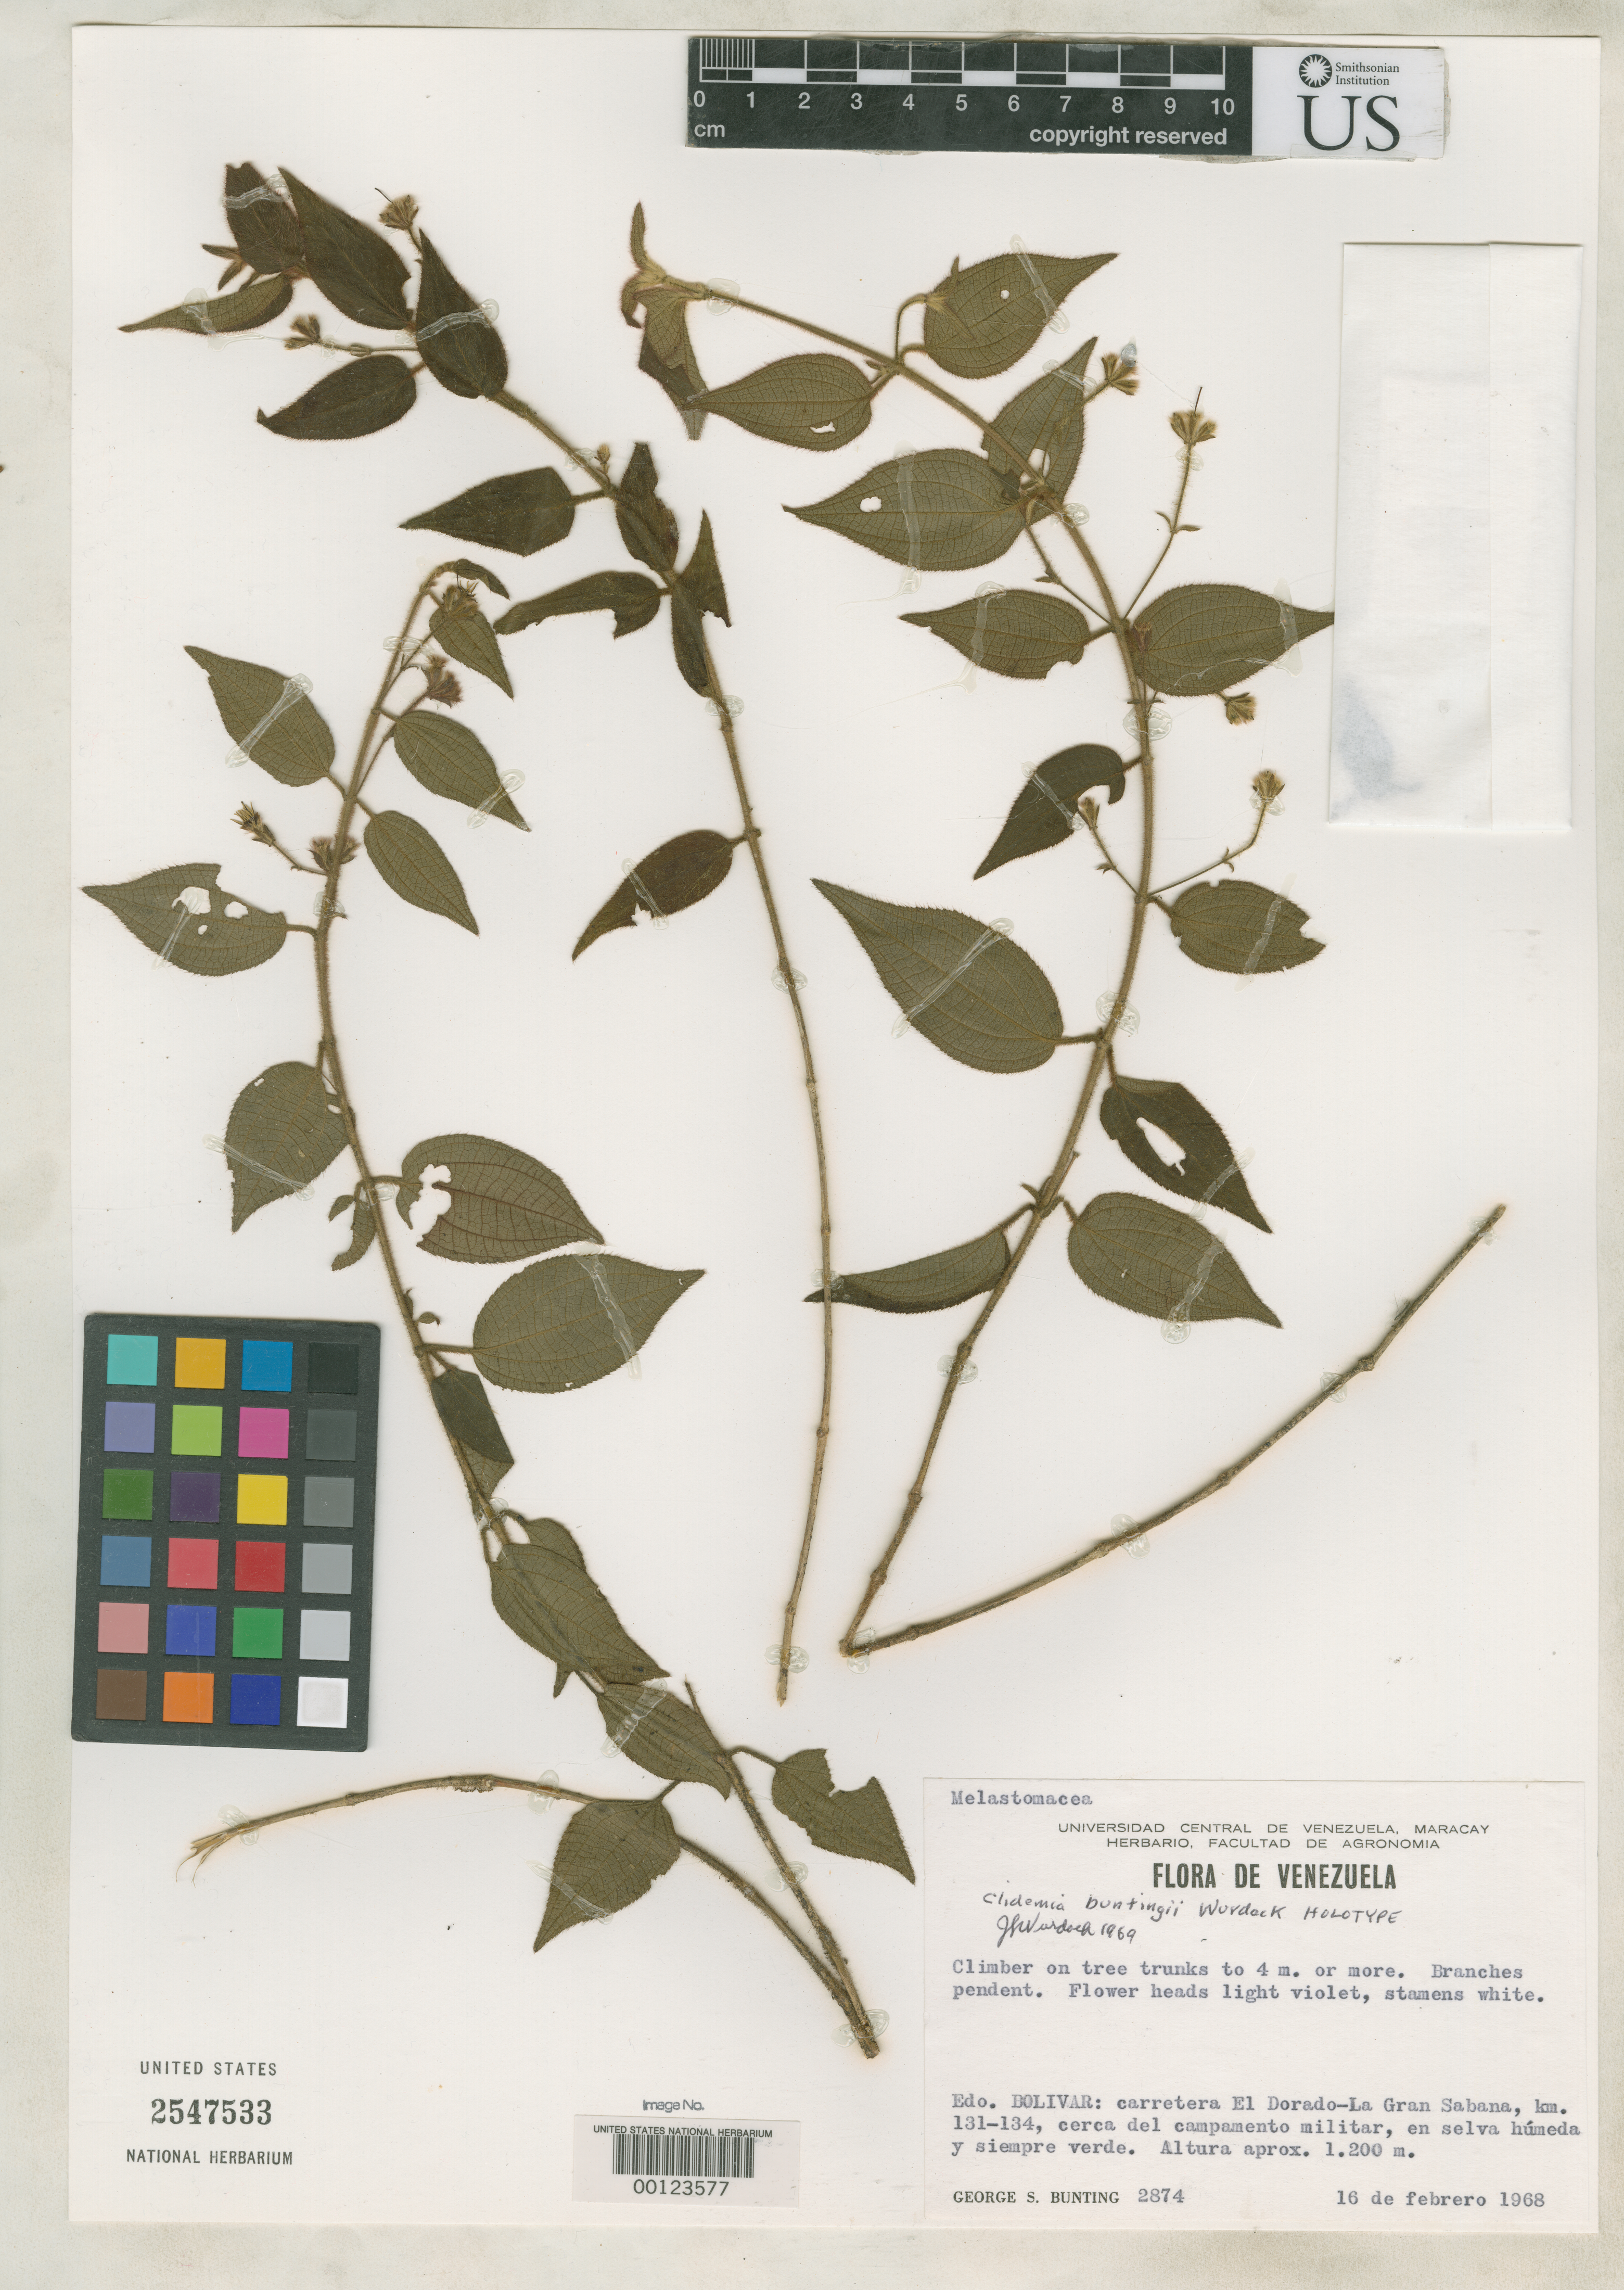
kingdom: Plantae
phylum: Tracheophyta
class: Magnoliopsida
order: Myrtales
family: Melastomataceae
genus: Clidemia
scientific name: Clidemia buntingii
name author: Wurdack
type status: Holotype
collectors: G. S. Bunting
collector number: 2874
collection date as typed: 16 Feb 1968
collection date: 1968-02-16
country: Venezuela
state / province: Bolivar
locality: Carretera El Dorado-La Gran Sabana, km 131-134, cerca del campamento militar.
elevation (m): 1200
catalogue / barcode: US 2547533